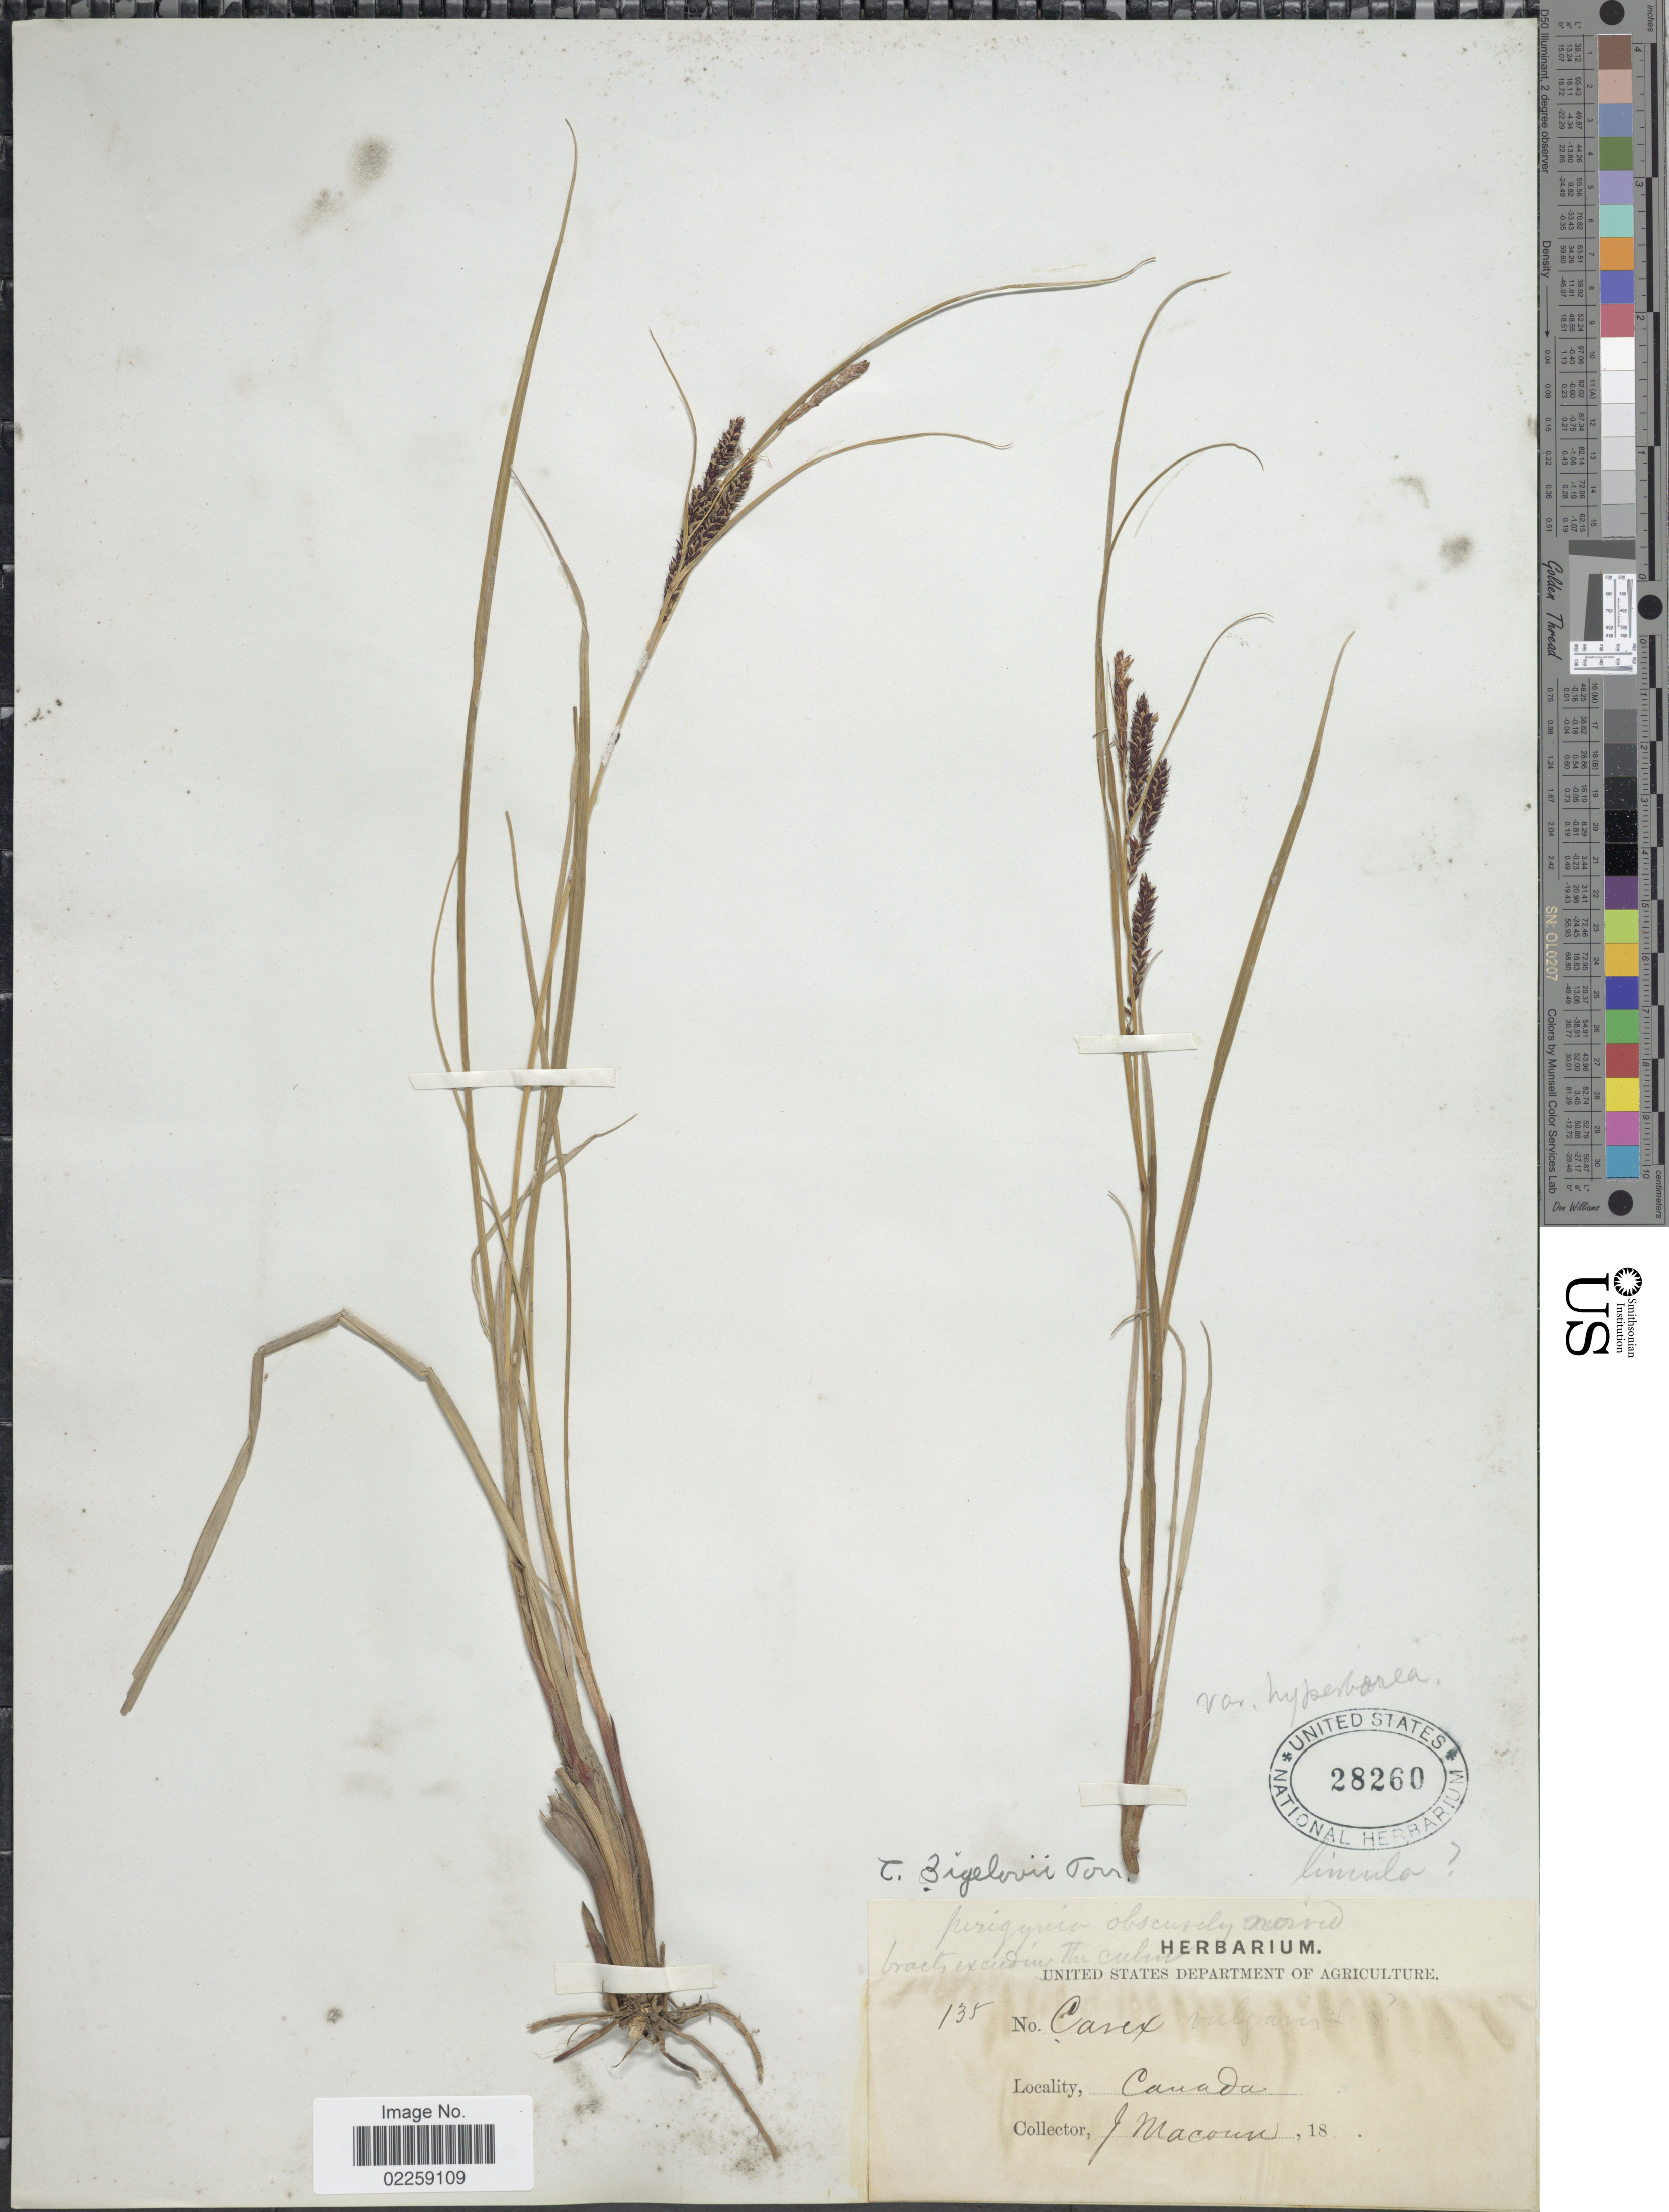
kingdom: Plantae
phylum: Tracheophyta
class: Liliopsida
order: Poales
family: Cyperaceae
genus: Carex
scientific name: Carex bigelowii subsp. bigelowii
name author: Torr. ex Schwein.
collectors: J. Macoun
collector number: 135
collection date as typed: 18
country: Canada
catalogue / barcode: US 28260